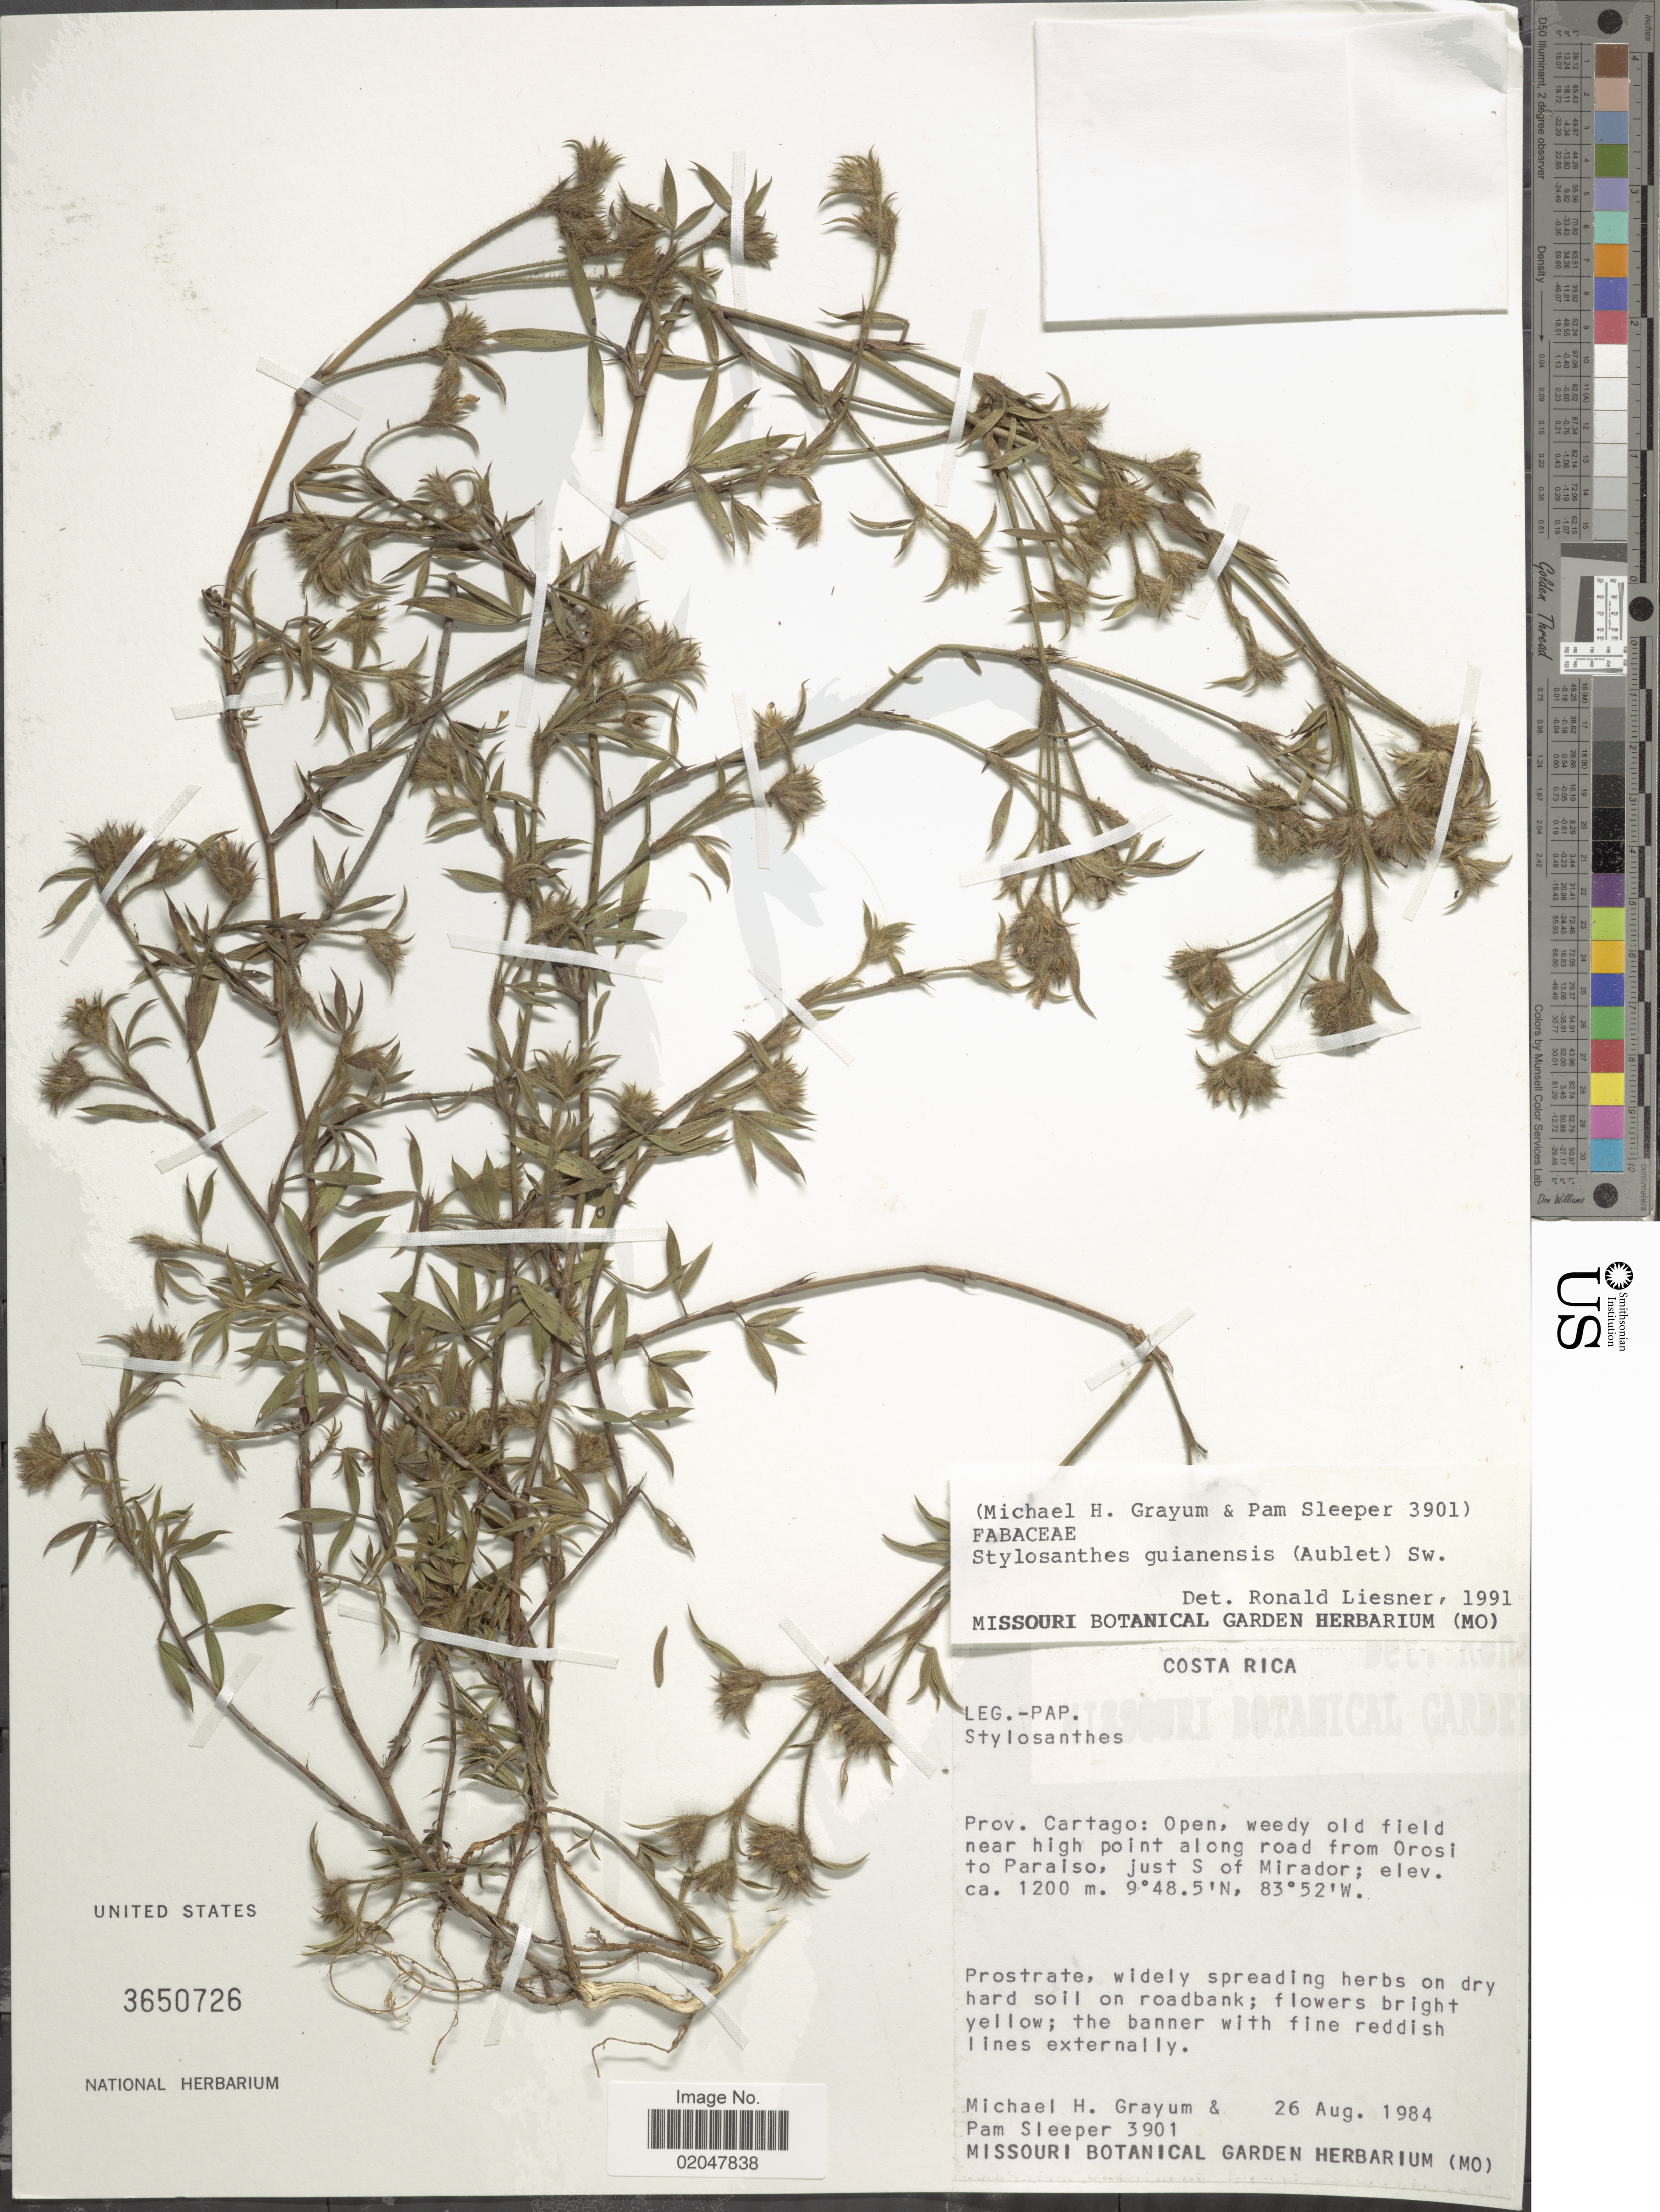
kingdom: Plantae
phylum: Tracheophyta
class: Magnoliopsida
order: Fabales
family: Fabaceae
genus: Stylosanthes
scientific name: Stylosanthes guianensis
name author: (Aubl.) Sw.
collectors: M. H. Grayum & P. Sleeper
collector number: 3901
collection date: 1984-08-26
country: Costa Rica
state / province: Cartago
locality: Open, weedy old field near high point along road from Orosi to Paraiso, just S of Mirador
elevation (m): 1200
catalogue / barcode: US 3650726